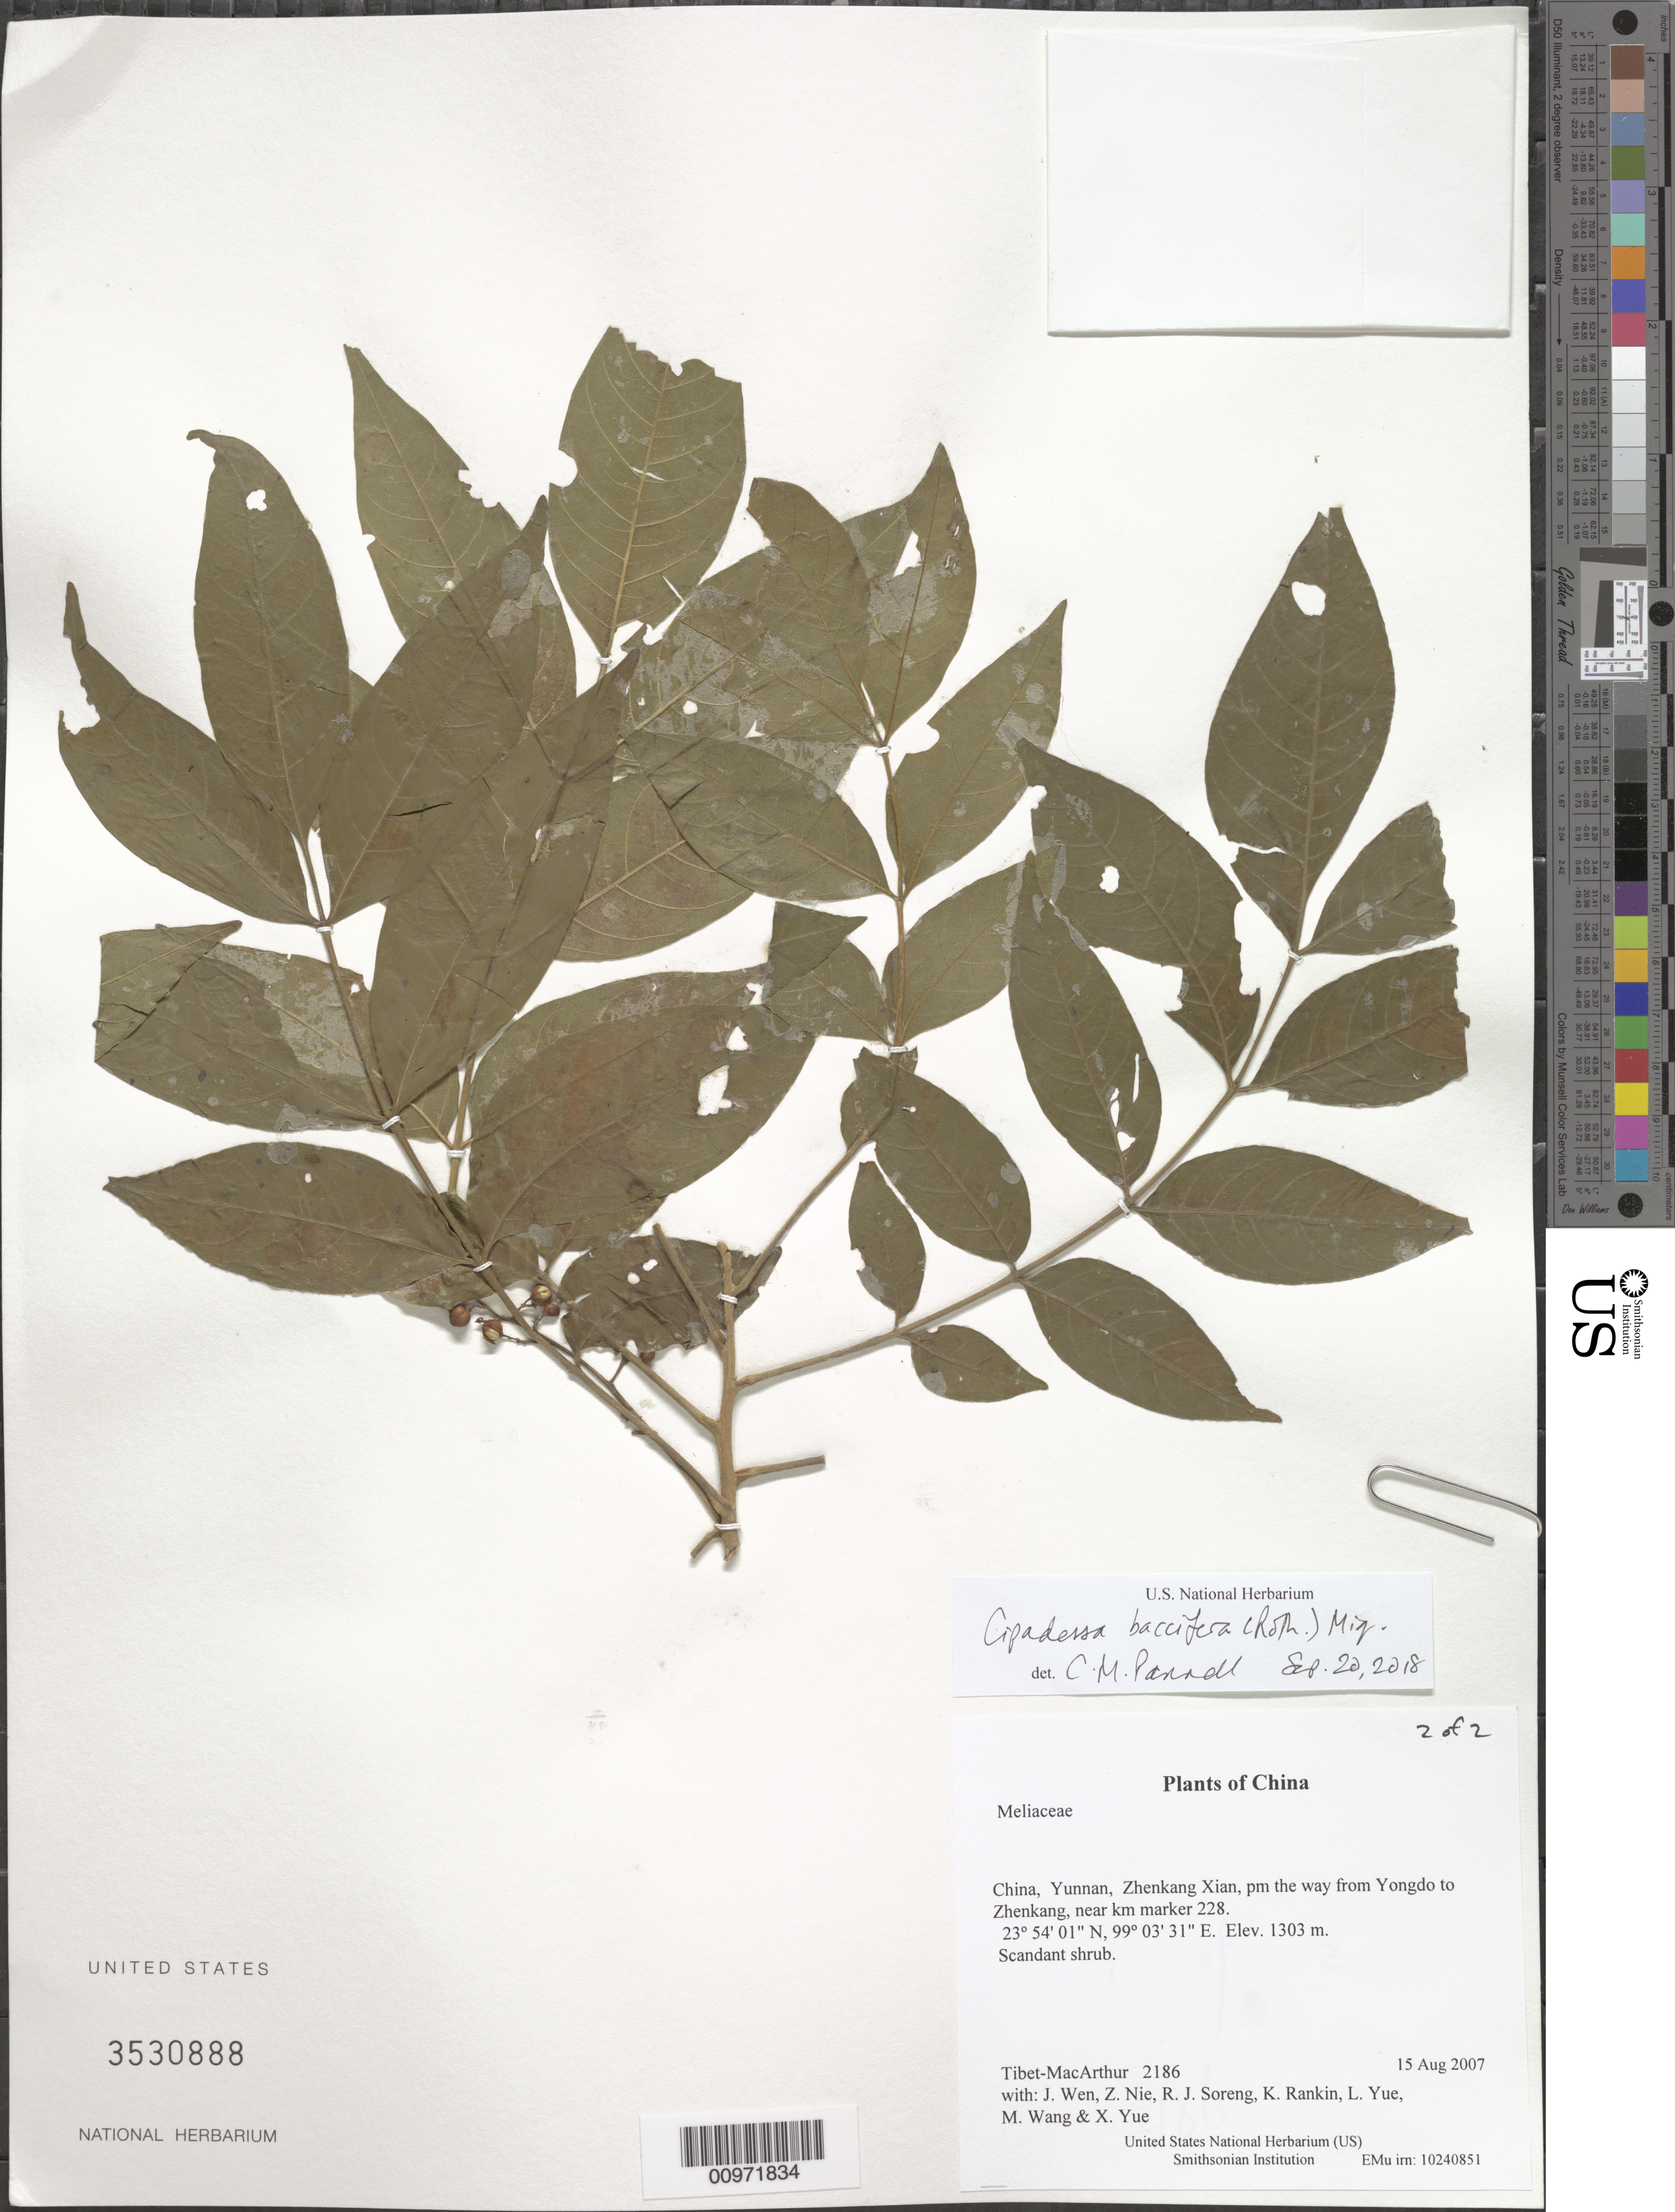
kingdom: Plantae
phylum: Tracheophyta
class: Magnoliopsida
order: Sapindales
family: Meliaceae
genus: Cipadessa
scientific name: Cipadessa baccifera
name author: Miq.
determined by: Pannell, C. M.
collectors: Tibet-MacArthur, J. Wen, Z. Nie, R. J. Soreng, K. Rankin, L. Yue, M. Wang & X. Yue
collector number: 2186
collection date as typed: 15 Aug 2007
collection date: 2007-08-15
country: China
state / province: Yunnan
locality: Zhenkang Xian, pm the way from Yongdo to Zhenkang, near km marker 228.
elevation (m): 1303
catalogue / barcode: US 3530888